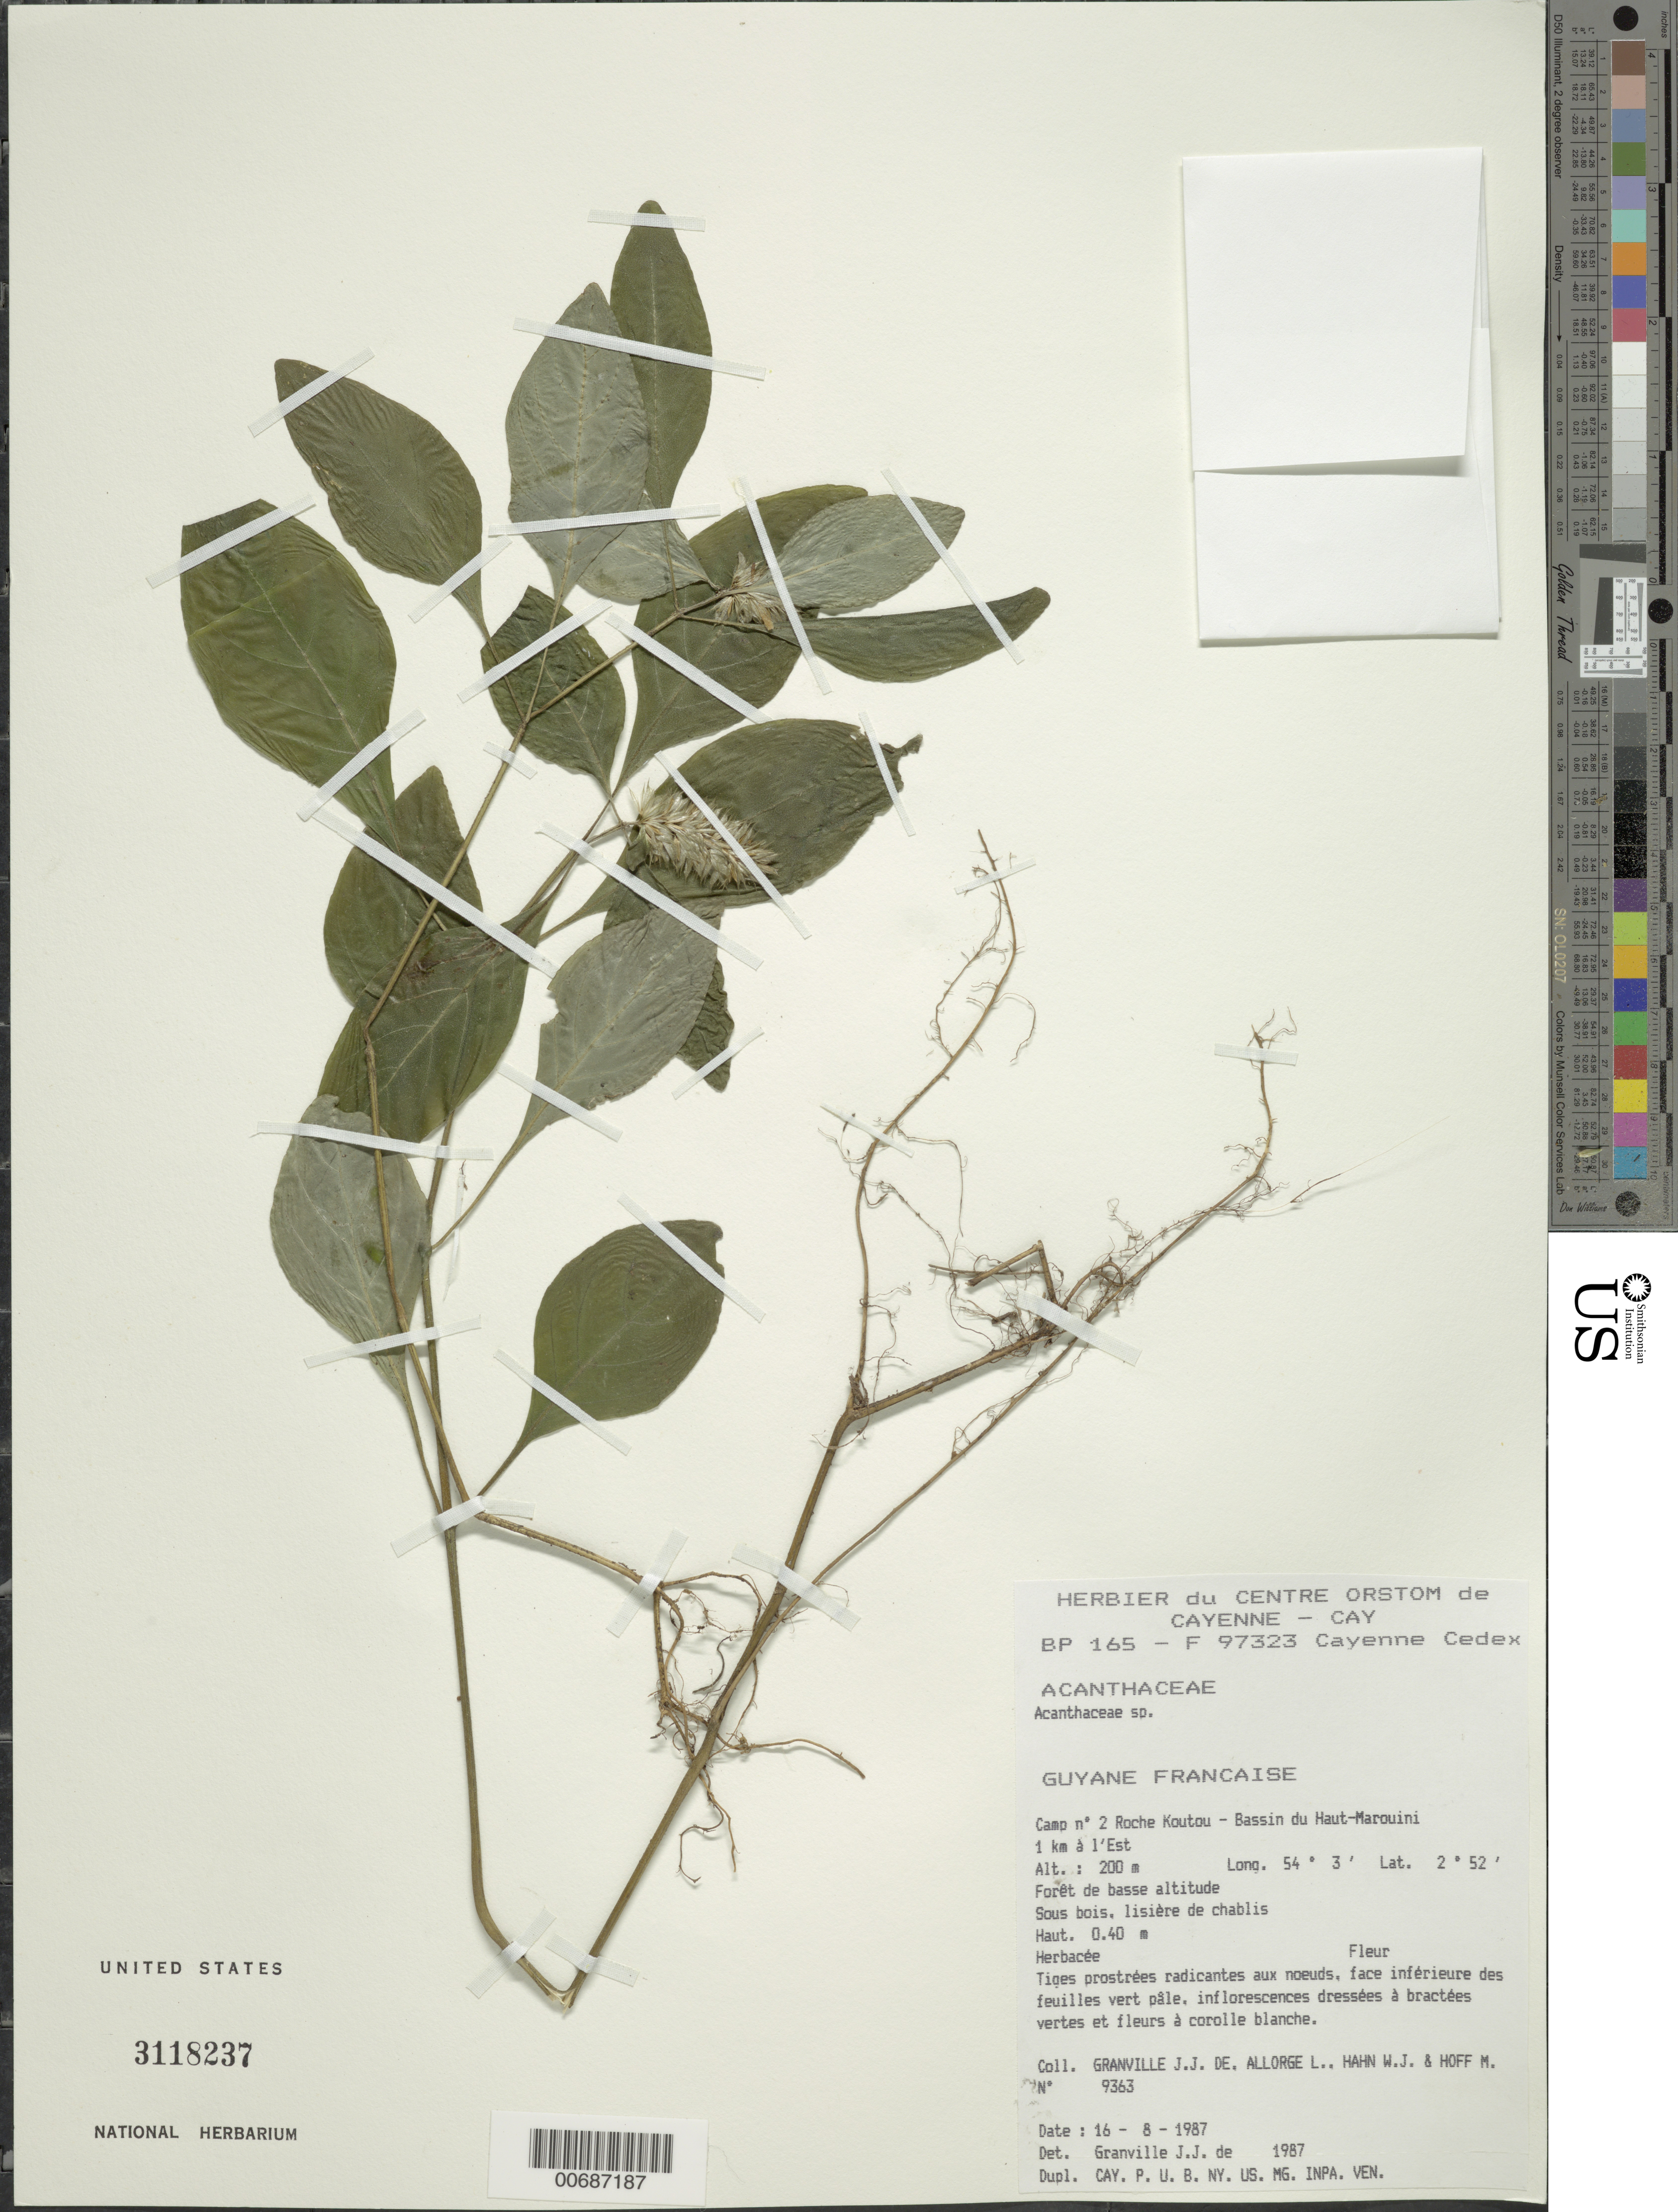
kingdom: Plantae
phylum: Tracheophyta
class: Magnoliopsida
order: Lamiales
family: Acanthaceae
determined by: Granville, J. J. de, (CAY), Institut de Recherche pour le Developpement (IRD) (FRENCH GUIANA)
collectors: J.-J. de Granville, L. Allorge, W. J. Hahn & M. Hoff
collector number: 9363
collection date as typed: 16-Aug-87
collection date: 1987-08-16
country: French Guiana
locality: Roche Koutou, Bassin du Haut-Marouini, 1 km a l'Est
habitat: Forêt de basse altitude.Sous bois, lisière de chablis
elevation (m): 200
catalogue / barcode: US 3118237